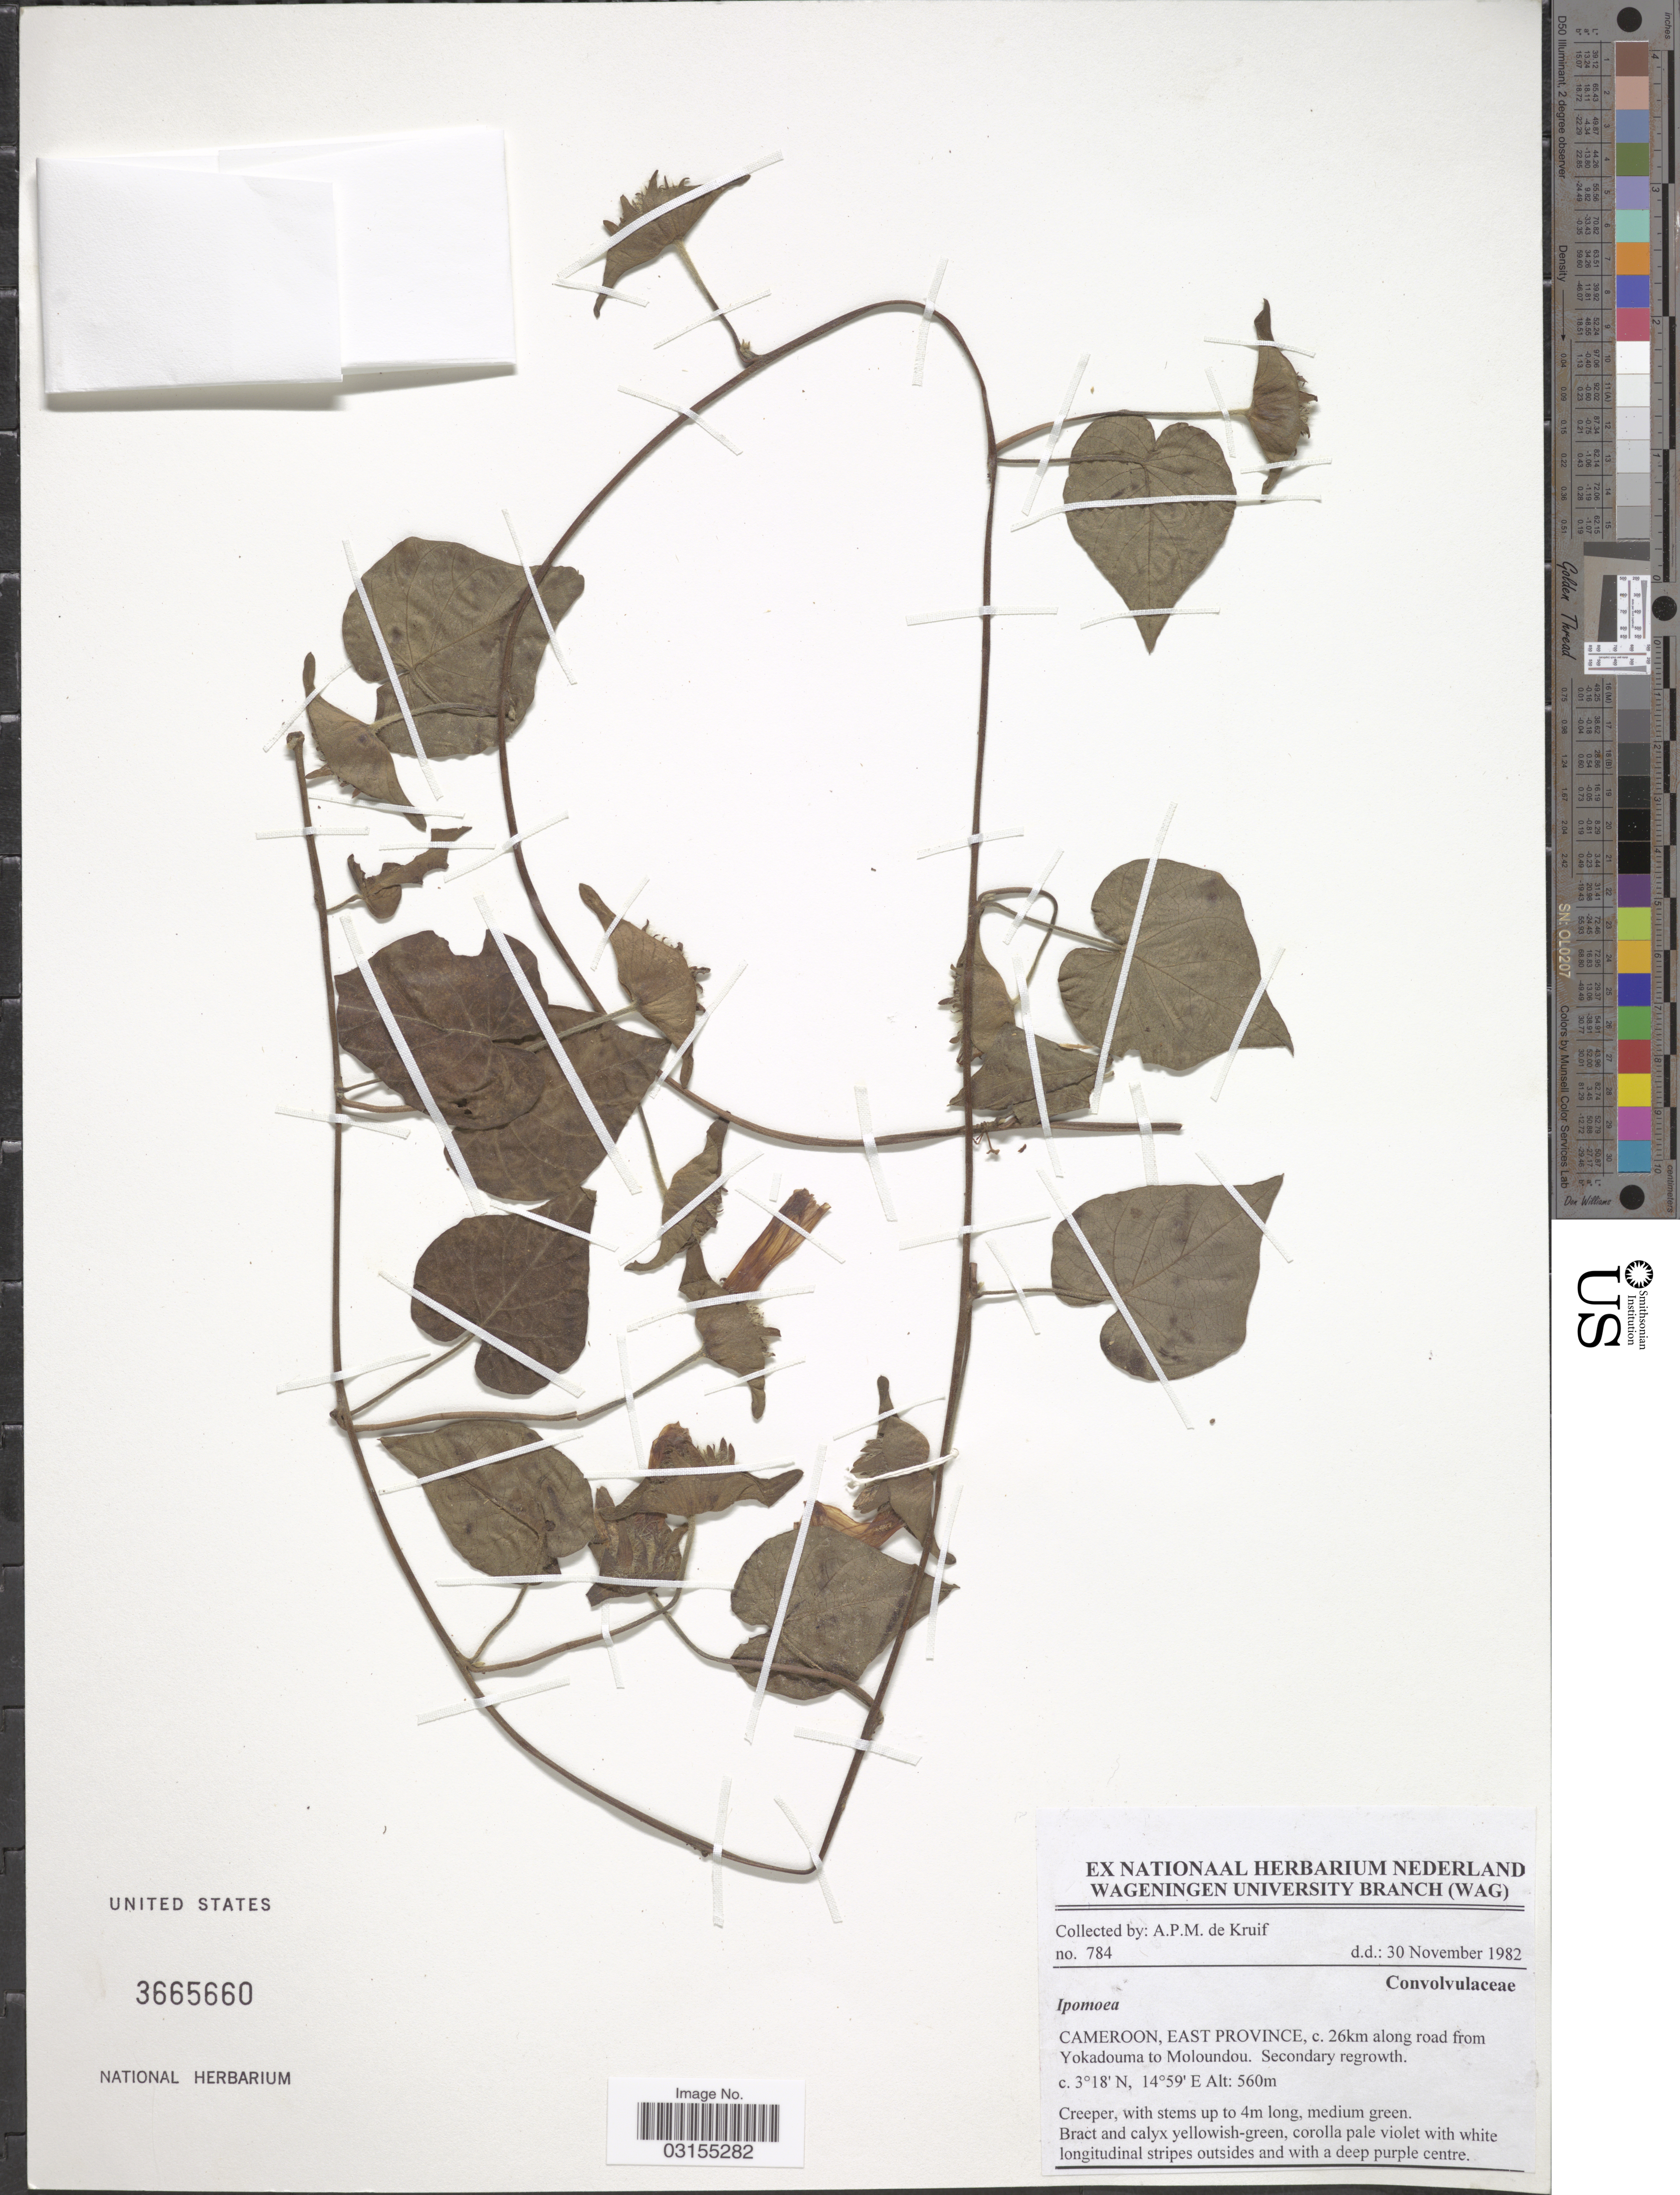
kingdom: Plantae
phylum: Tracheophyta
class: Magnoliopsida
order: Solanales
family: Convolvulaceae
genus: Ipomoea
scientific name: Ipomoea sp.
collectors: A. P. de Kruif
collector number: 784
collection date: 1982-11-30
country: Cameroon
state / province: Est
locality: East province, c. 26km along road from Yokadouma to Moloundou.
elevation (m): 560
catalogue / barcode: US 3665660